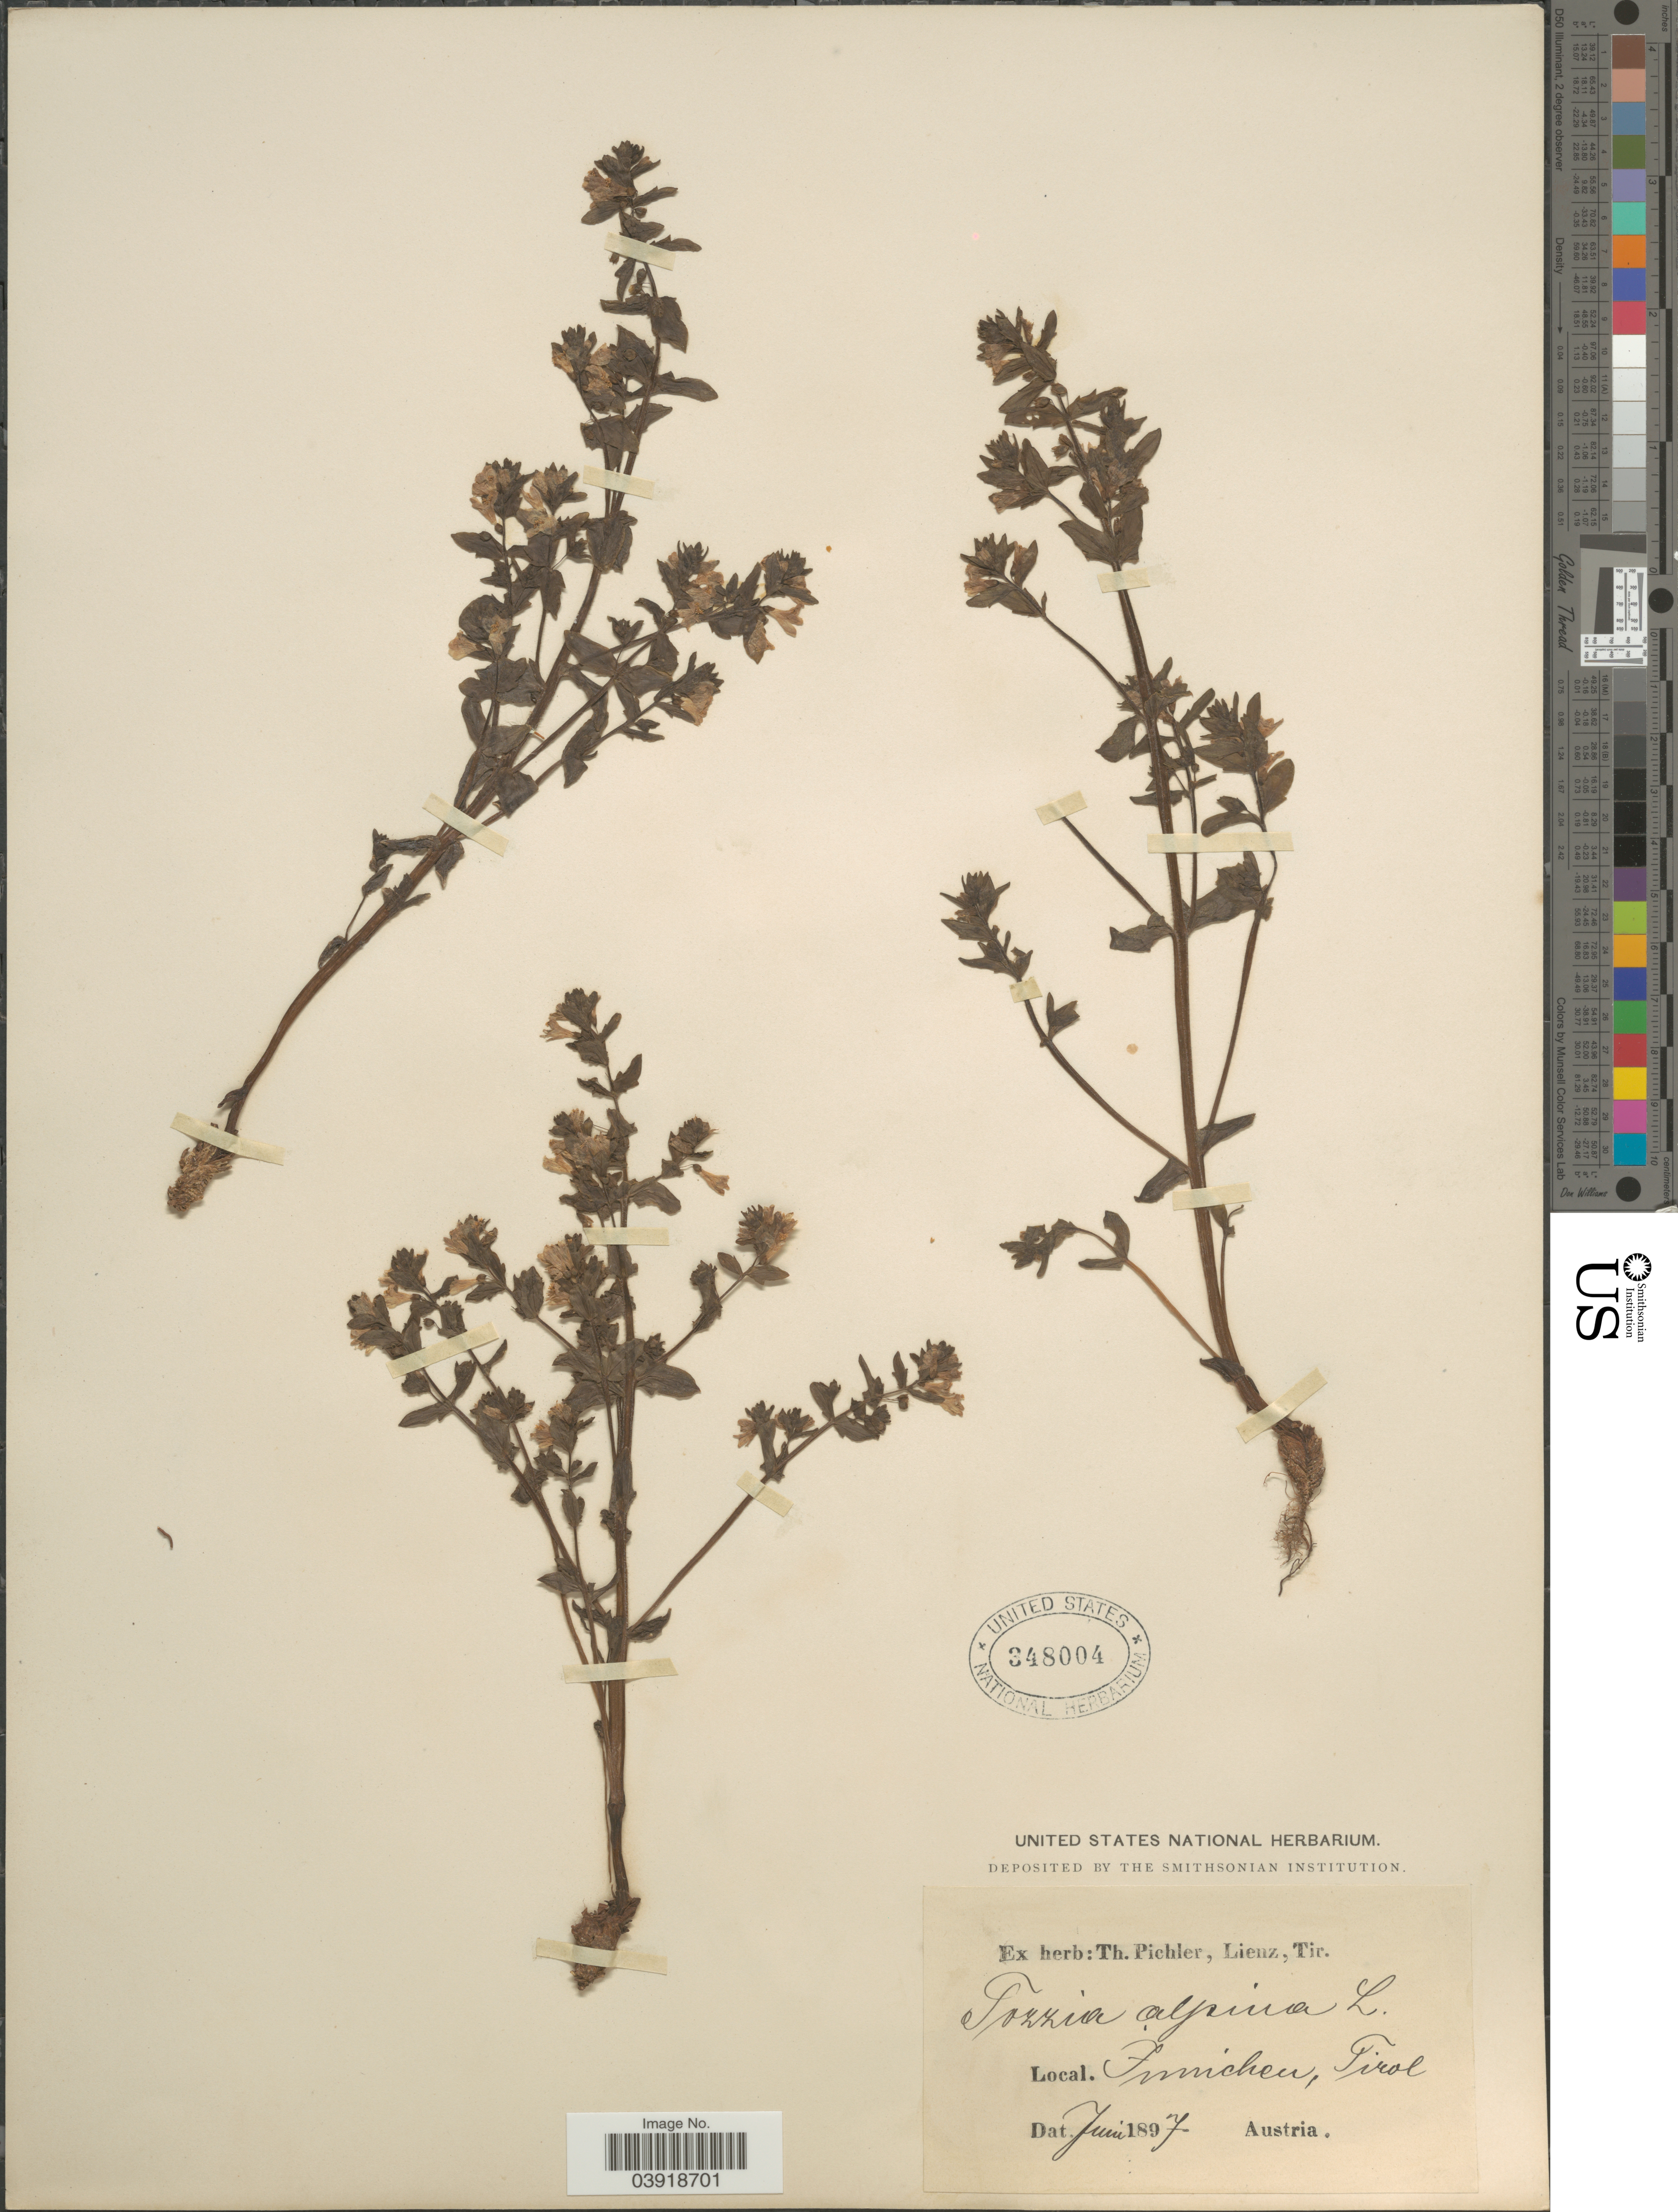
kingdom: Plantae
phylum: Tracheophyta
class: Magnoliopsida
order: Lamiales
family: Orobanchaceae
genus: Tozzia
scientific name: Tozzia alpina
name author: L.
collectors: T. Pichler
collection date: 1897-06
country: Austria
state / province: Tirol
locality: Innichen, Tirol.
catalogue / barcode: US 348004